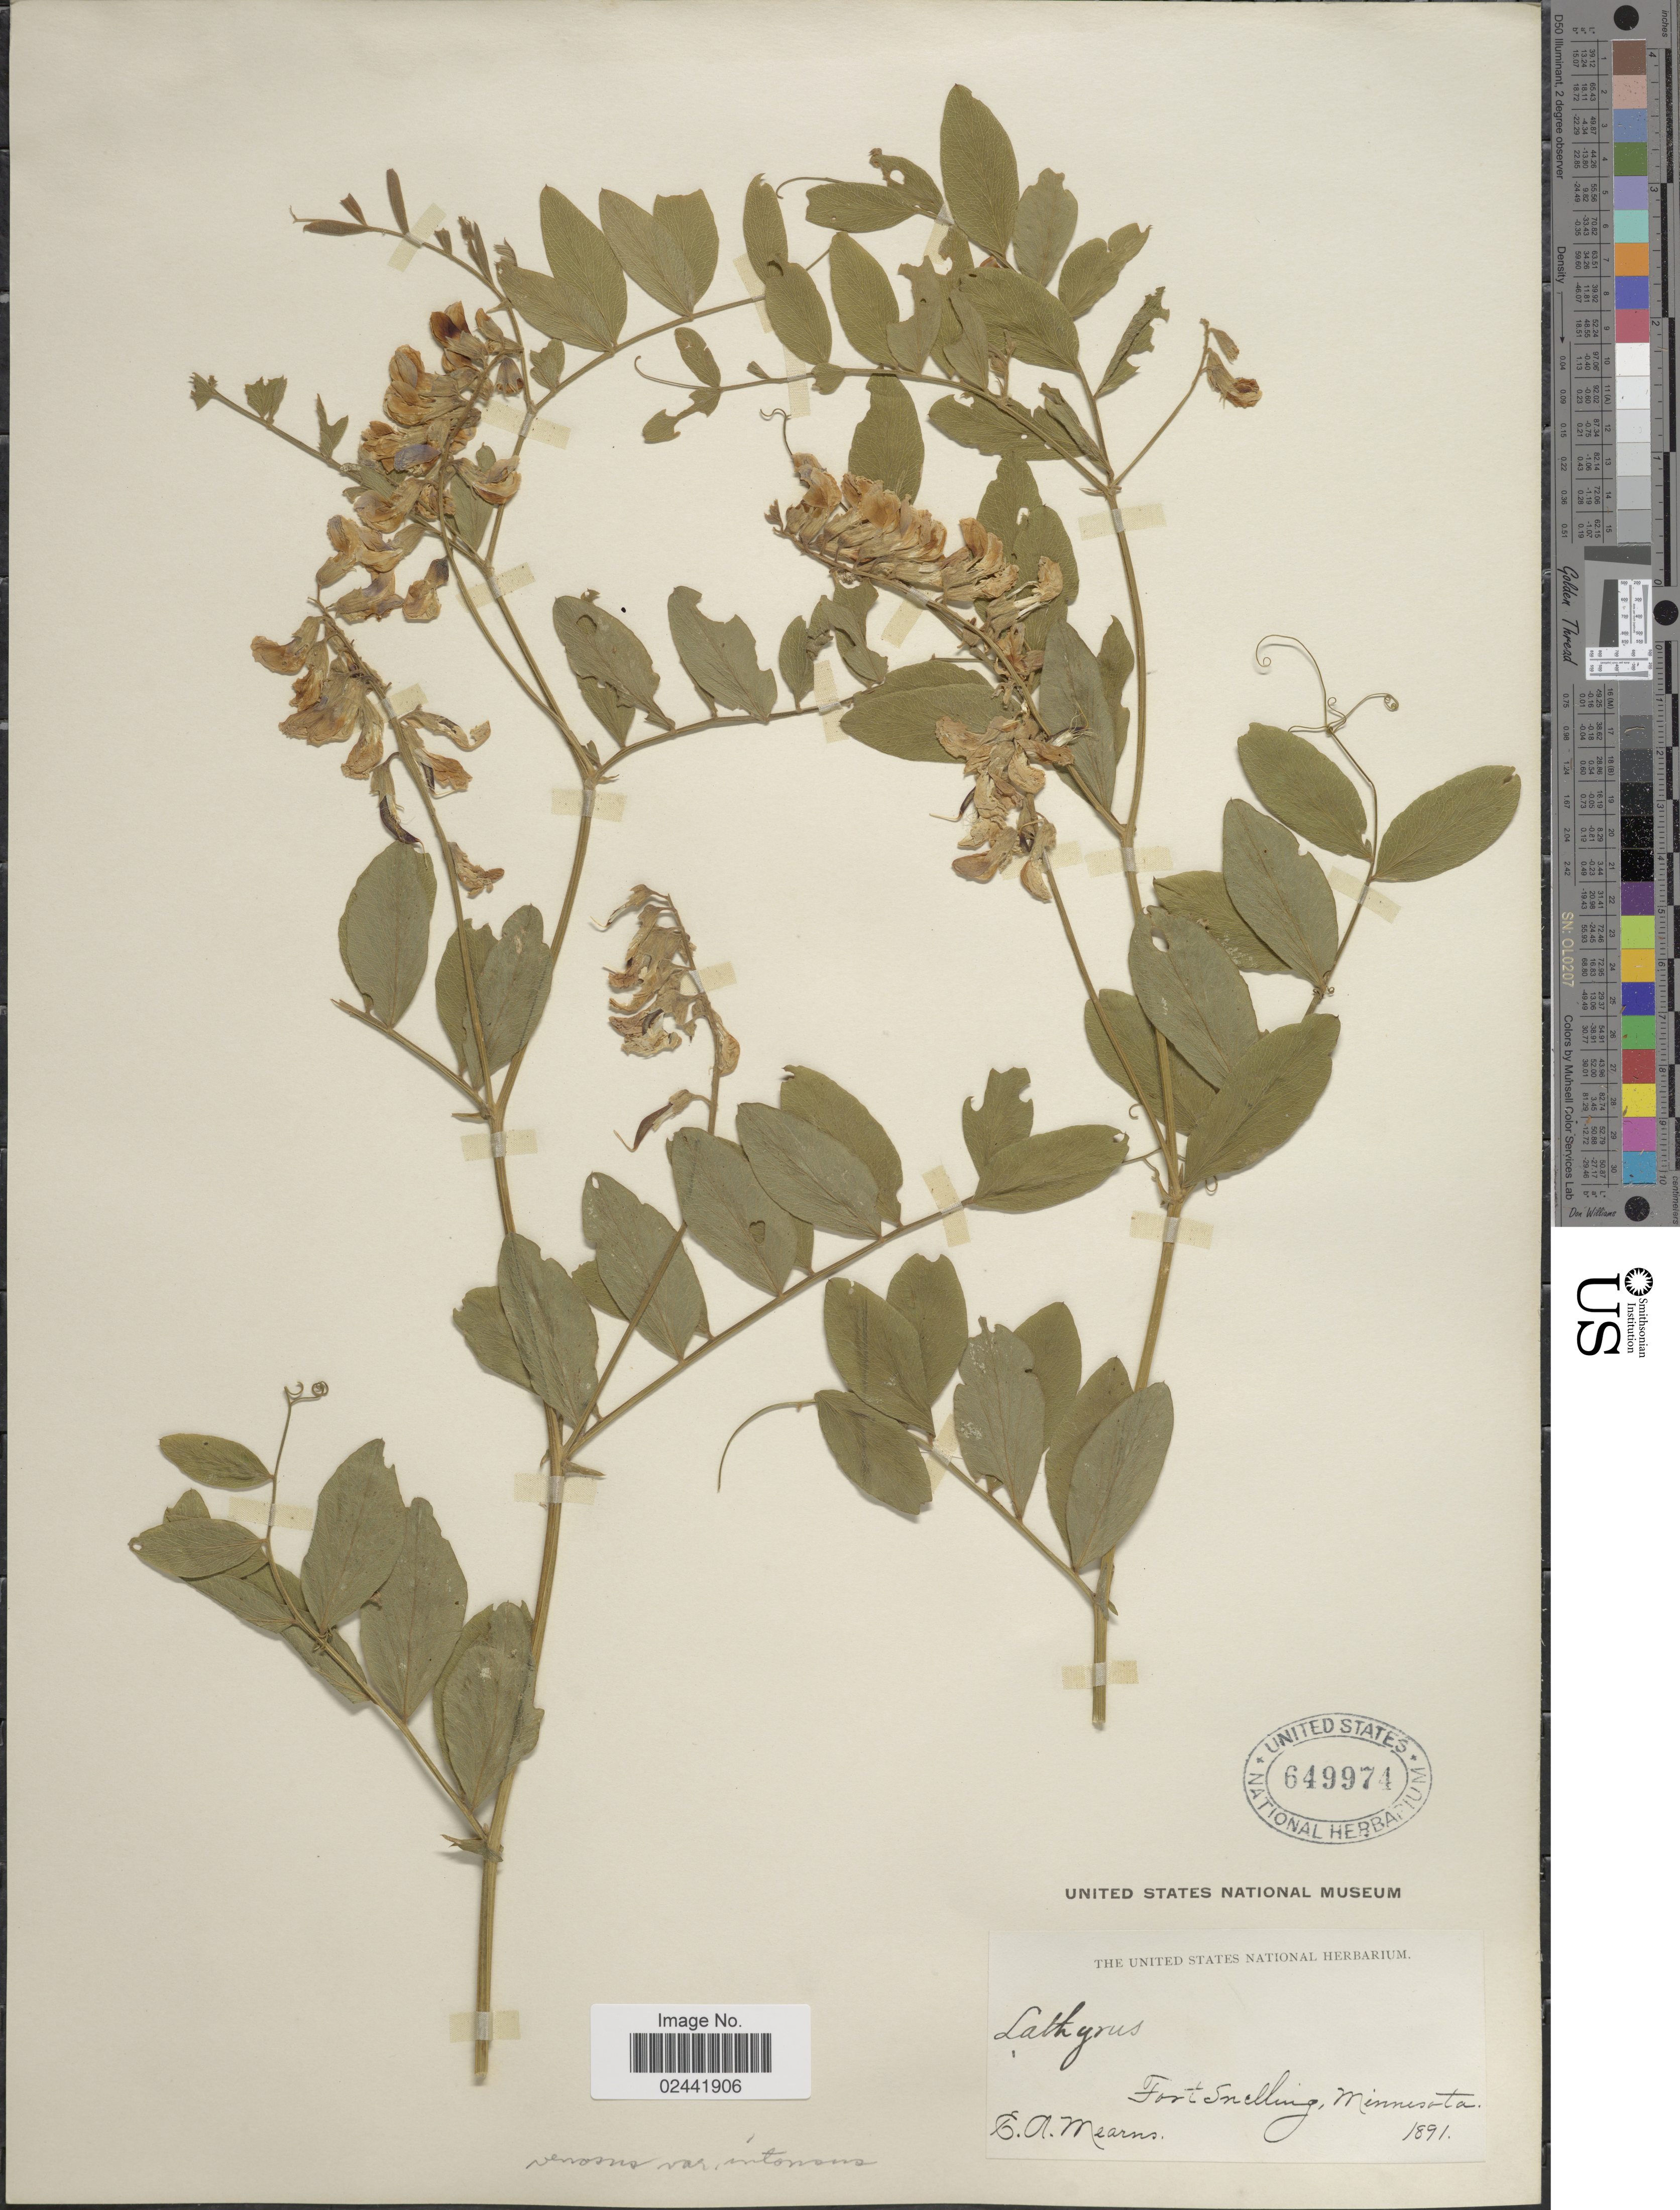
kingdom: Plantae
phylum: Tracheophyta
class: Magnoliopsida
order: Fabales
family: Fabaceae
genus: Lathyrus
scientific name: Lathyrus venosus var. intonsus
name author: Butters & H. St. John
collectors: E. A. Mearns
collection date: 1891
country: United States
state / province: Minnesota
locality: Fort Snelling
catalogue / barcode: US 649974